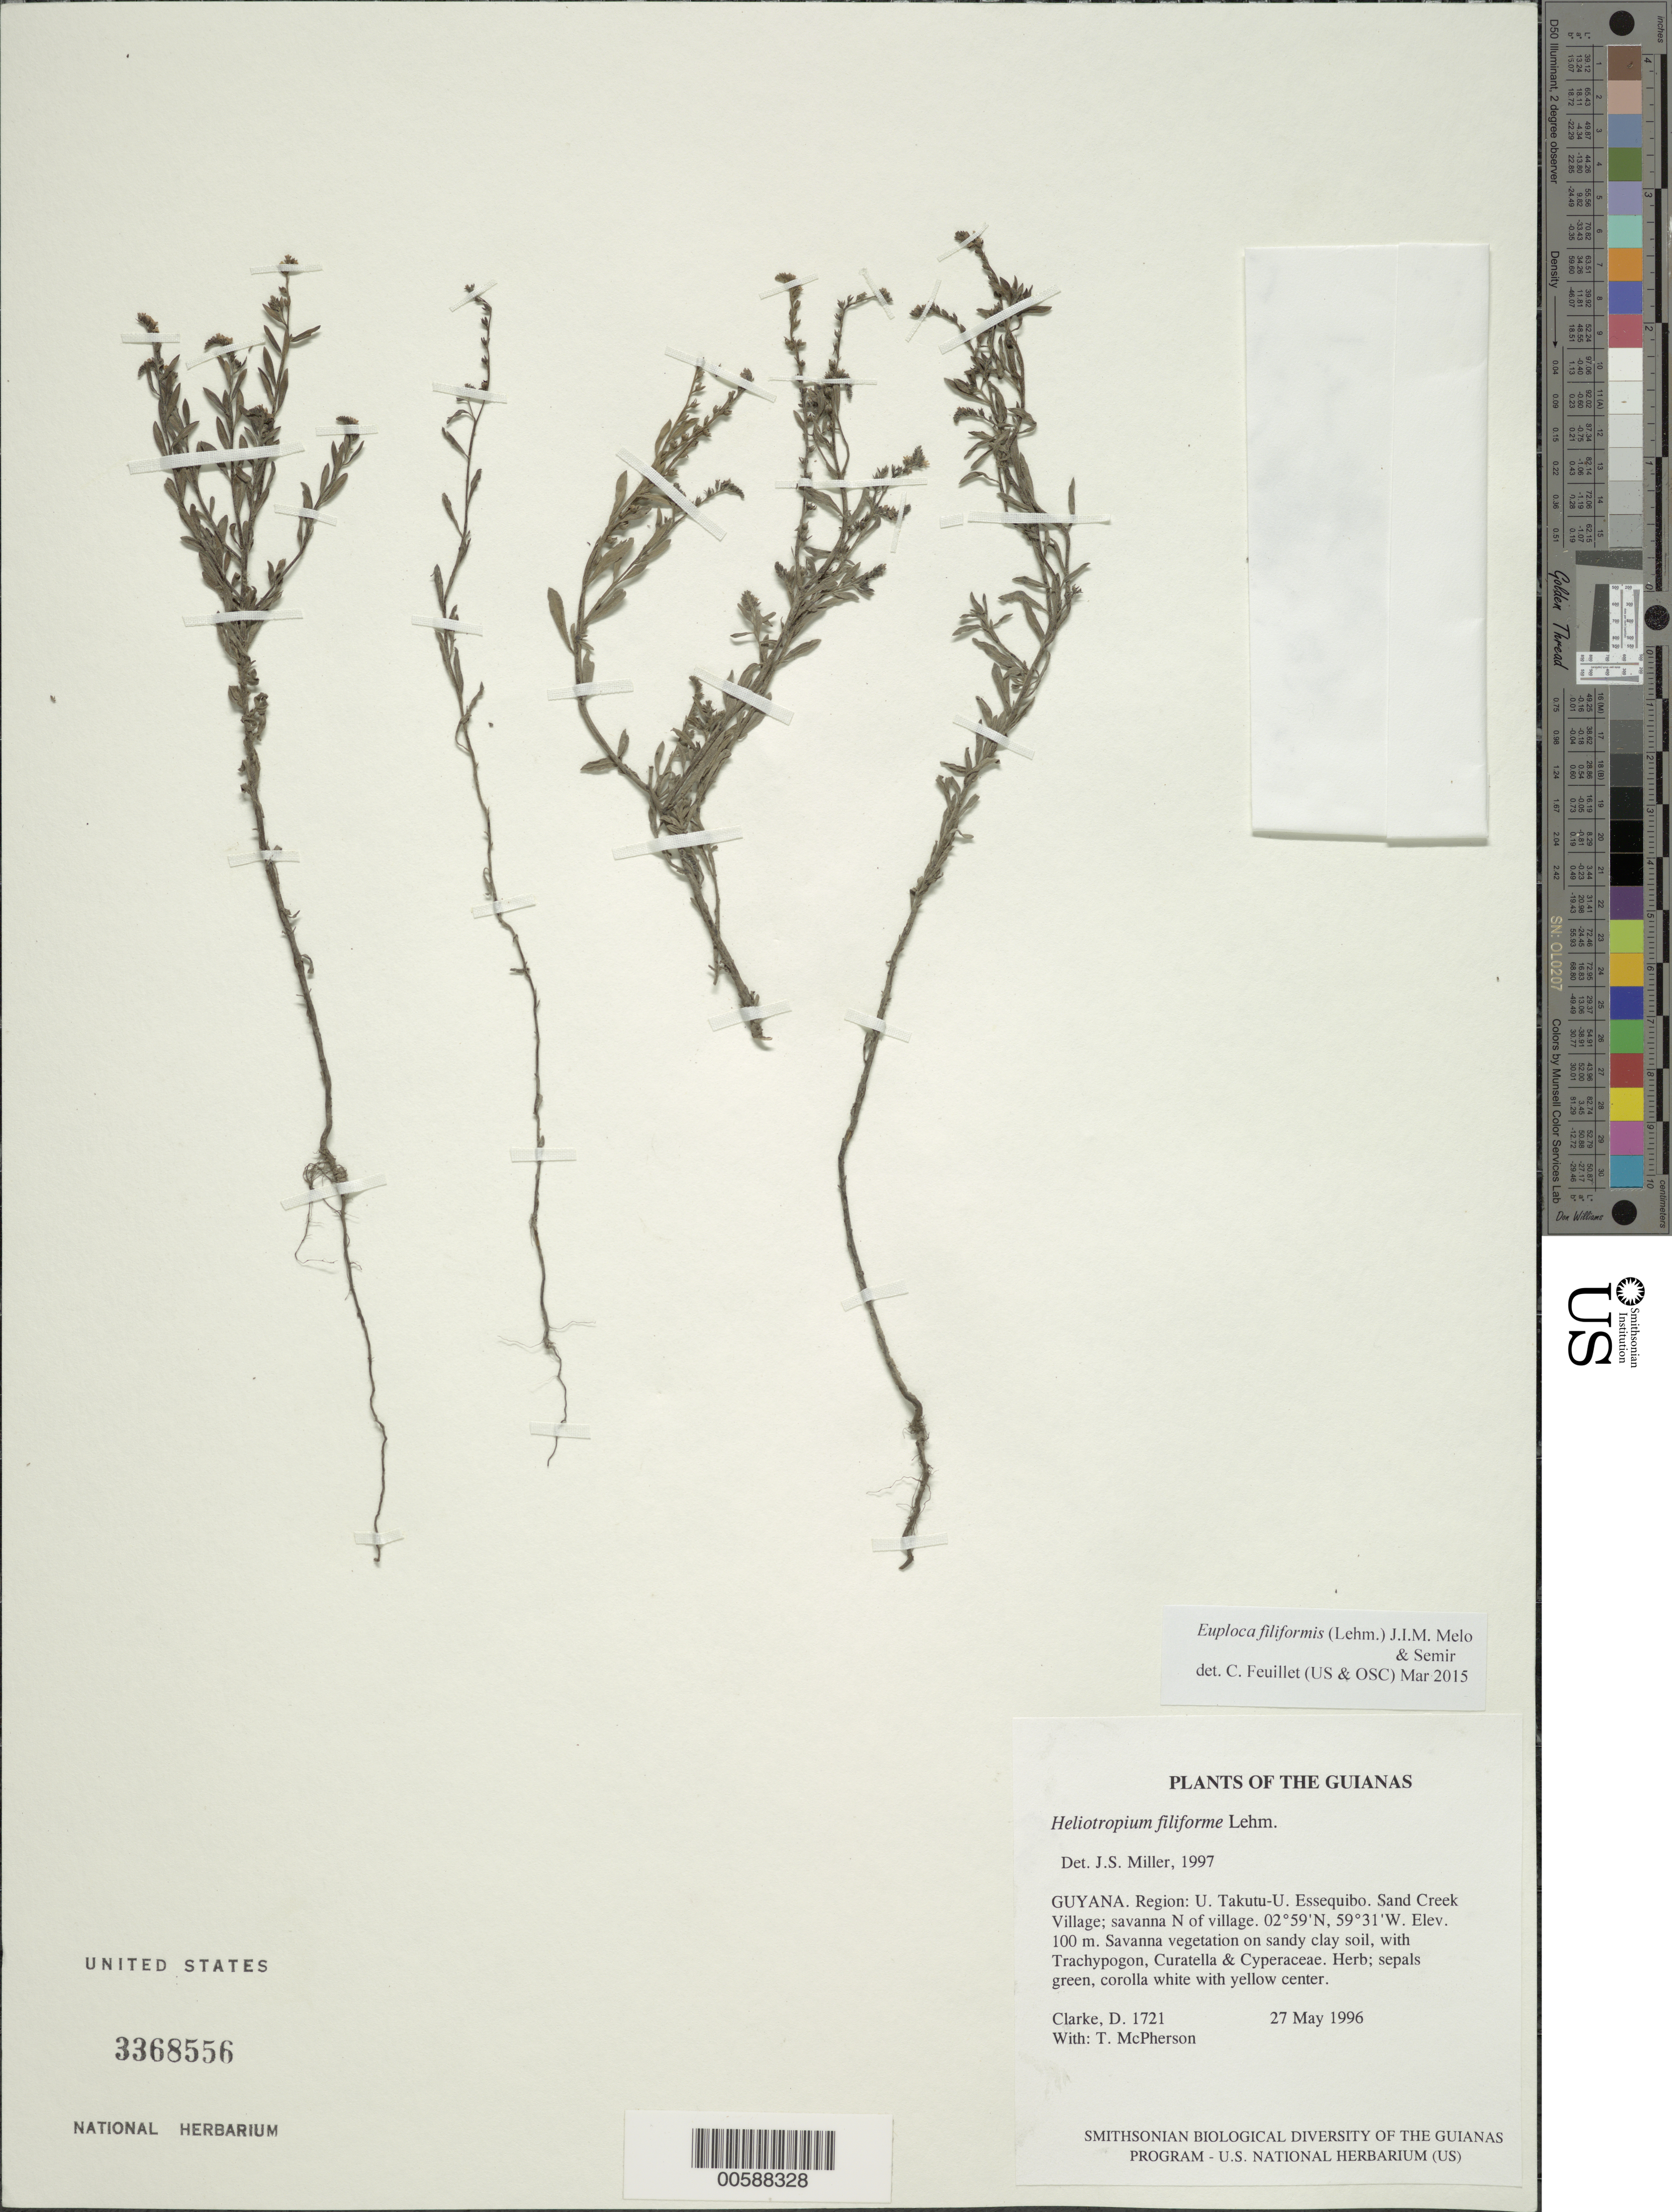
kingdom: Plantae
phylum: Tracheophyta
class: Magnoliopsida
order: Boraginales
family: Heliotropiaceae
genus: Euploca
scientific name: Euploca filiformis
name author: (Lehm.) J.I.M. Melo & Semir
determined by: Feuillet, C.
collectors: H. D. Clarke & T. McPherson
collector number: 1721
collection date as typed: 27 May 1996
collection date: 1996-05-27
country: Guyana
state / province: U. Takutu-U. Essequibo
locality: Sand Creek Village; savanna N of village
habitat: Savanna vegetation on sandy clay soil, with Trachypogon, Curatella & Cyperaceae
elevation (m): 100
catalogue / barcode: US 3368556